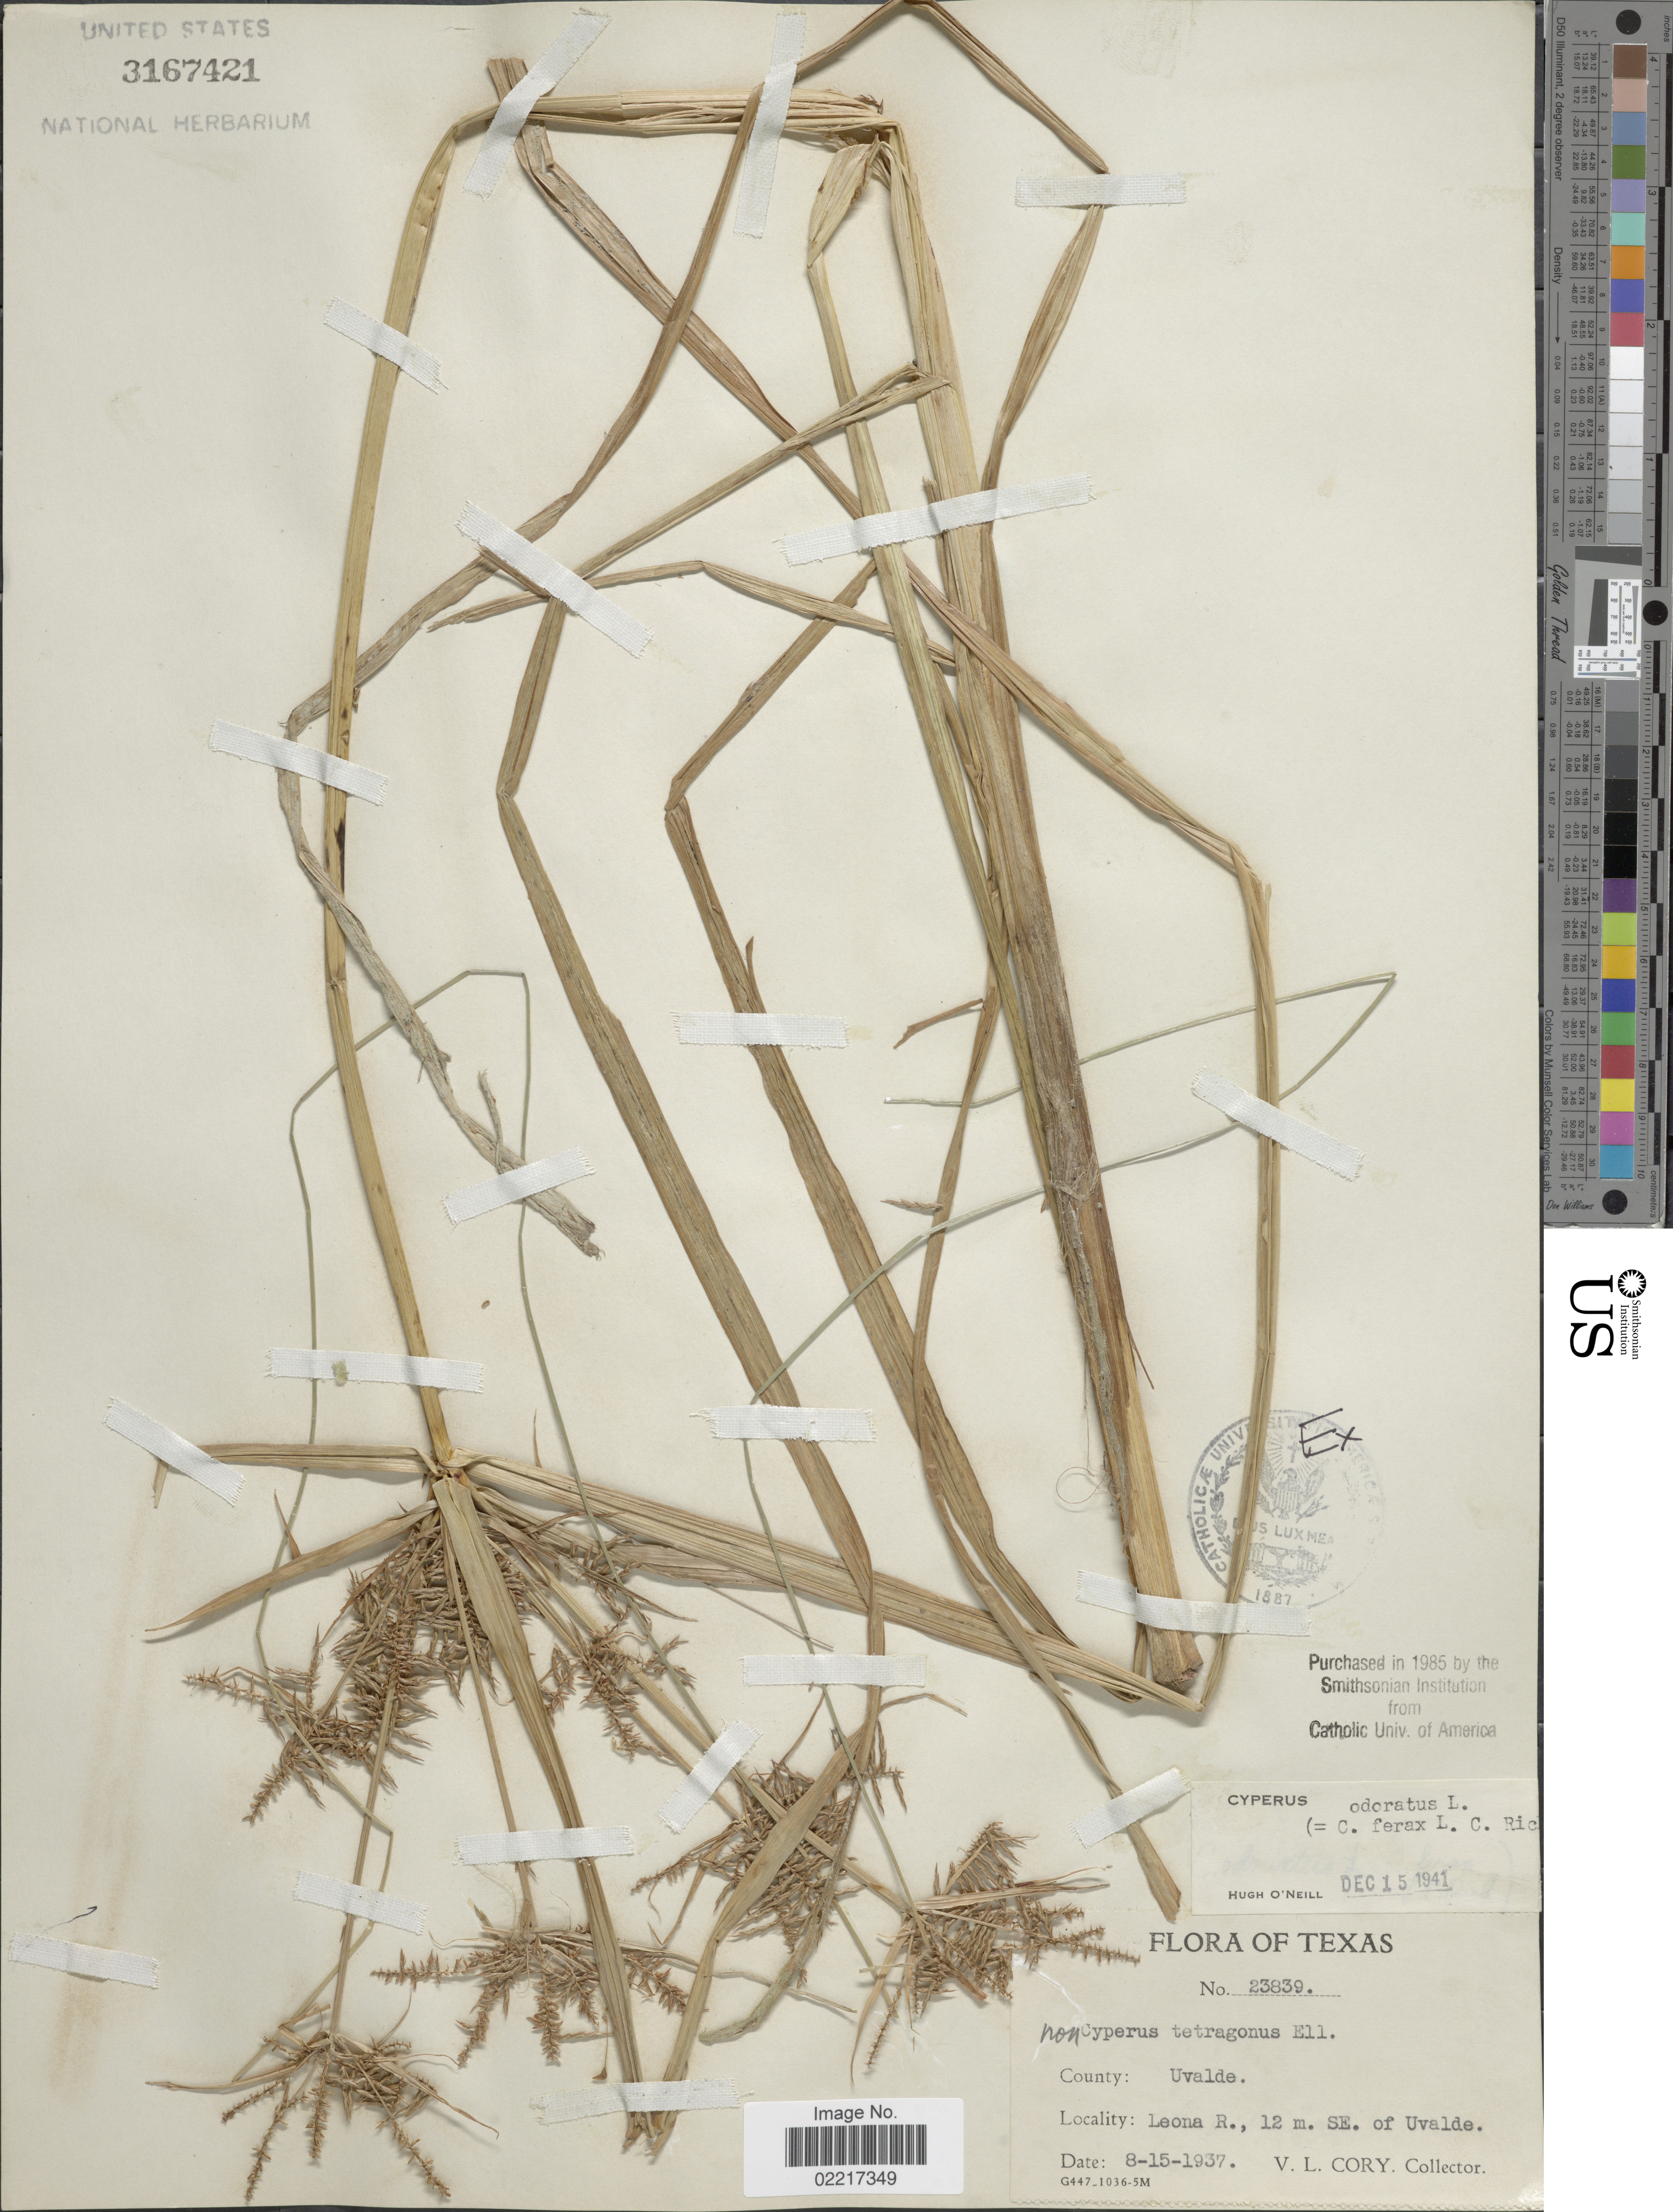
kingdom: Plantae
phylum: Tracheophyta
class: Liliopsida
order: Poales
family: Cyperaceae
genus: Cyperus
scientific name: Cyperus odoratus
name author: L.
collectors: V. Cory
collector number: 23839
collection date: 1937-08-15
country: United States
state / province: Texas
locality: County: Uvalde, Leona R., 12 m. SE. of Uvalde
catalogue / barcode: US 3167421